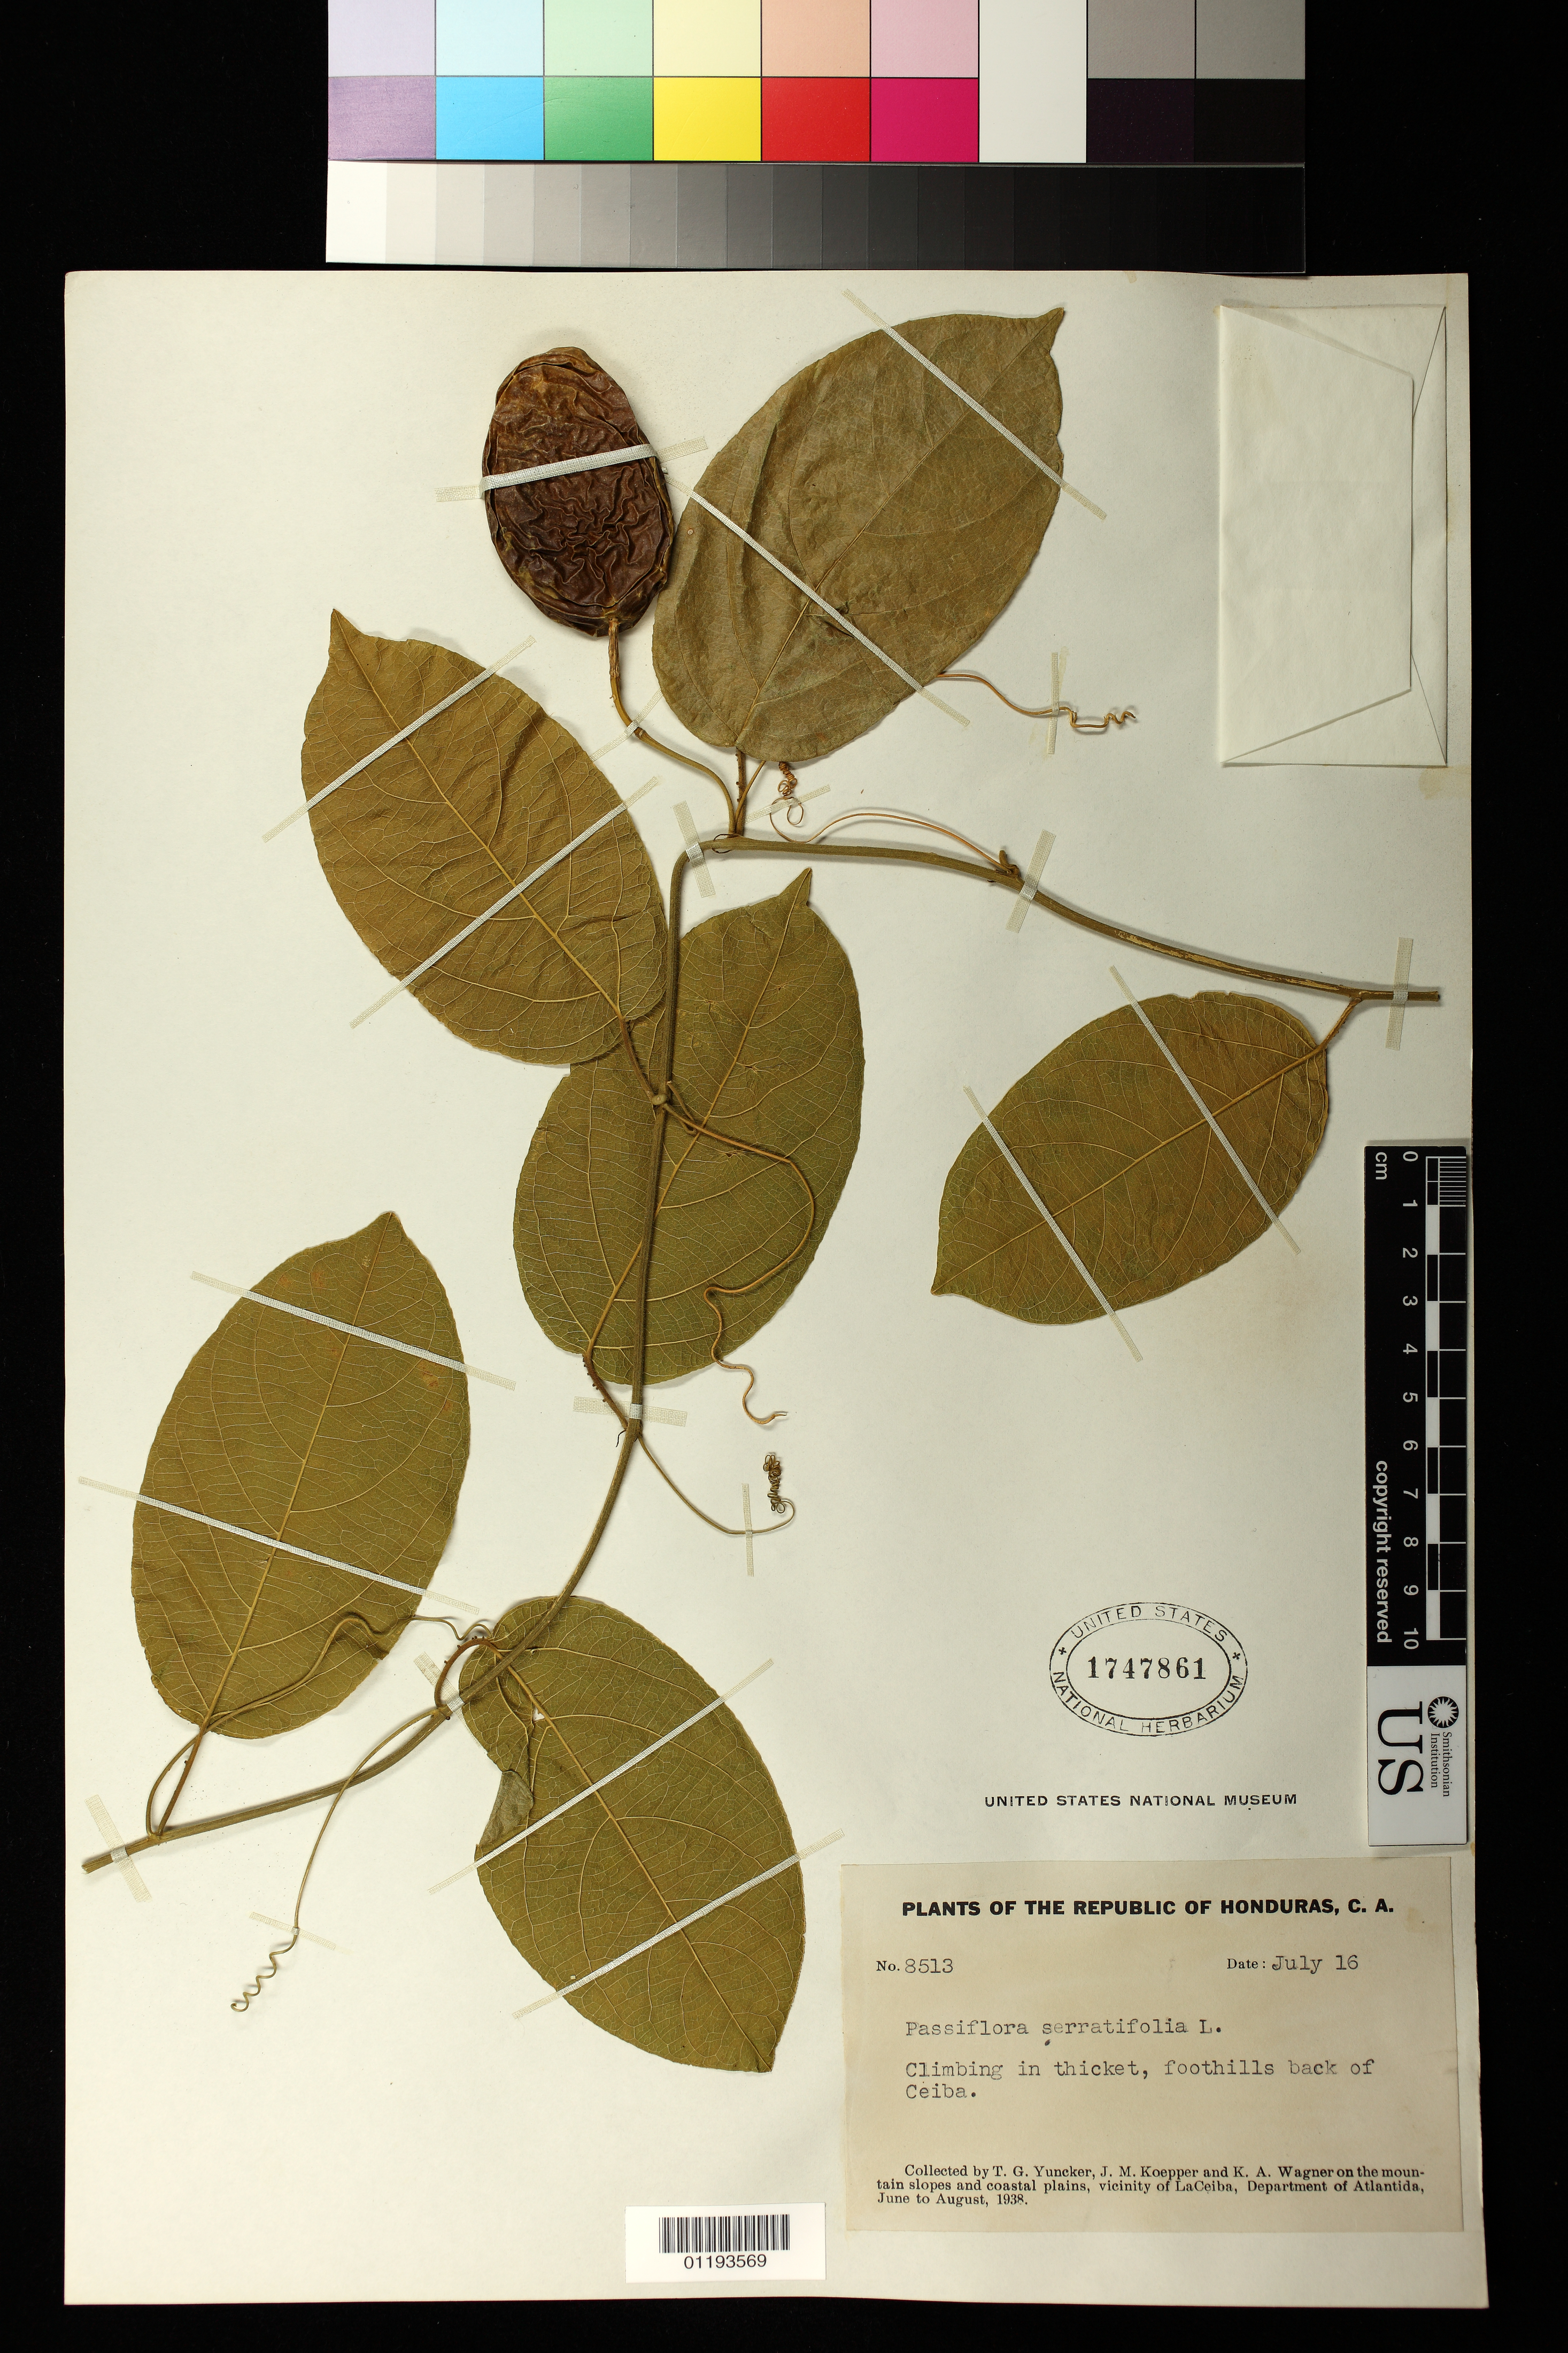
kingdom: Plantae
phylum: Tracheophyta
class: Magnoliopsida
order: Malpighiales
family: Passifloraceae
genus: Passiflora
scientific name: Passiflora serratifolia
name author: L.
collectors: T. G. Yuncker, J. M. Koepper & K. A. Wagner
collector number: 8513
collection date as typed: Jul 16 1938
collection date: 1938-07-16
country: Honduras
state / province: Atlántida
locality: Foothills back of La Ceiba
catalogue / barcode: US 1747861